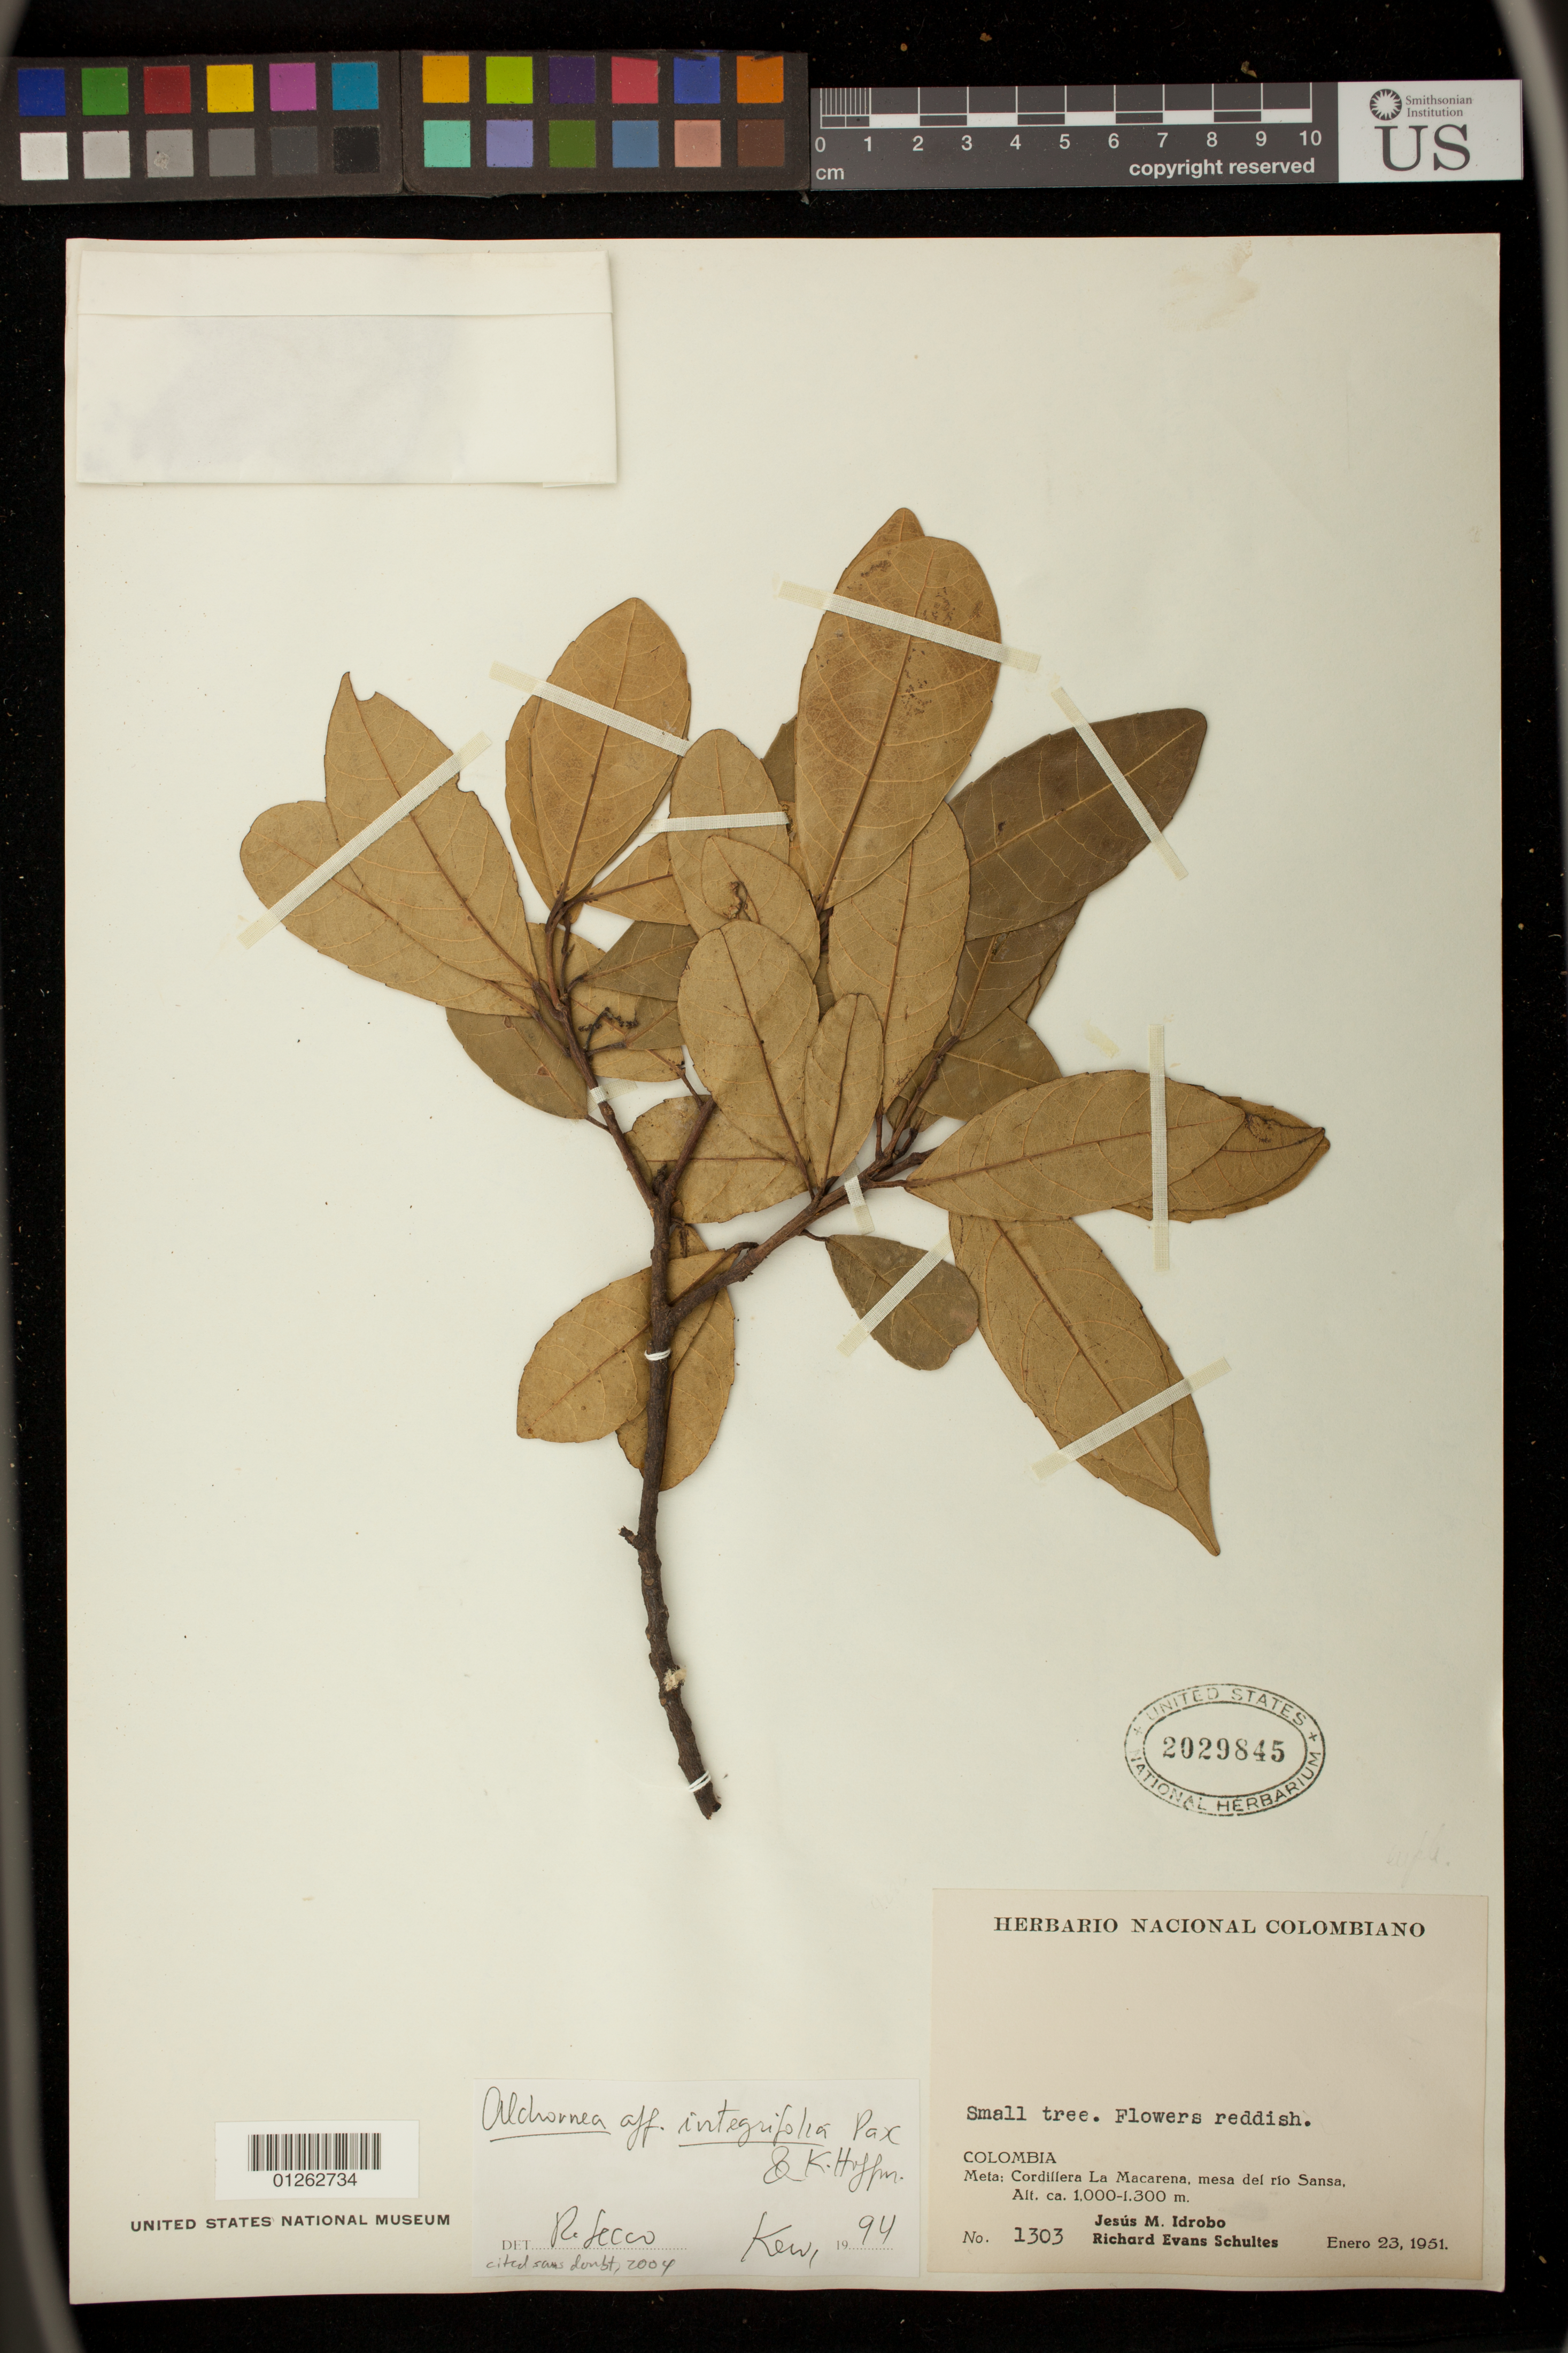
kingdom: Plantae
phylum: Tracheophyta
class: Magnoliopsida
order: Malpighiales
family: Euphorbiaceae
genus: Alchornea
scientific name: Alchornea integrifolia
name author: Pax & K. Hoffm. in Engl.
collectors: J. M. Idrobo & R. E. Schultes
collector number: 1303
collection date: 1951-01-23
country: Colombia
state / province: Meta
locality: Cordillera La Macarena mesa del rio Sansa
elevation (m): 1000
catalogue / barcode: US 2029845